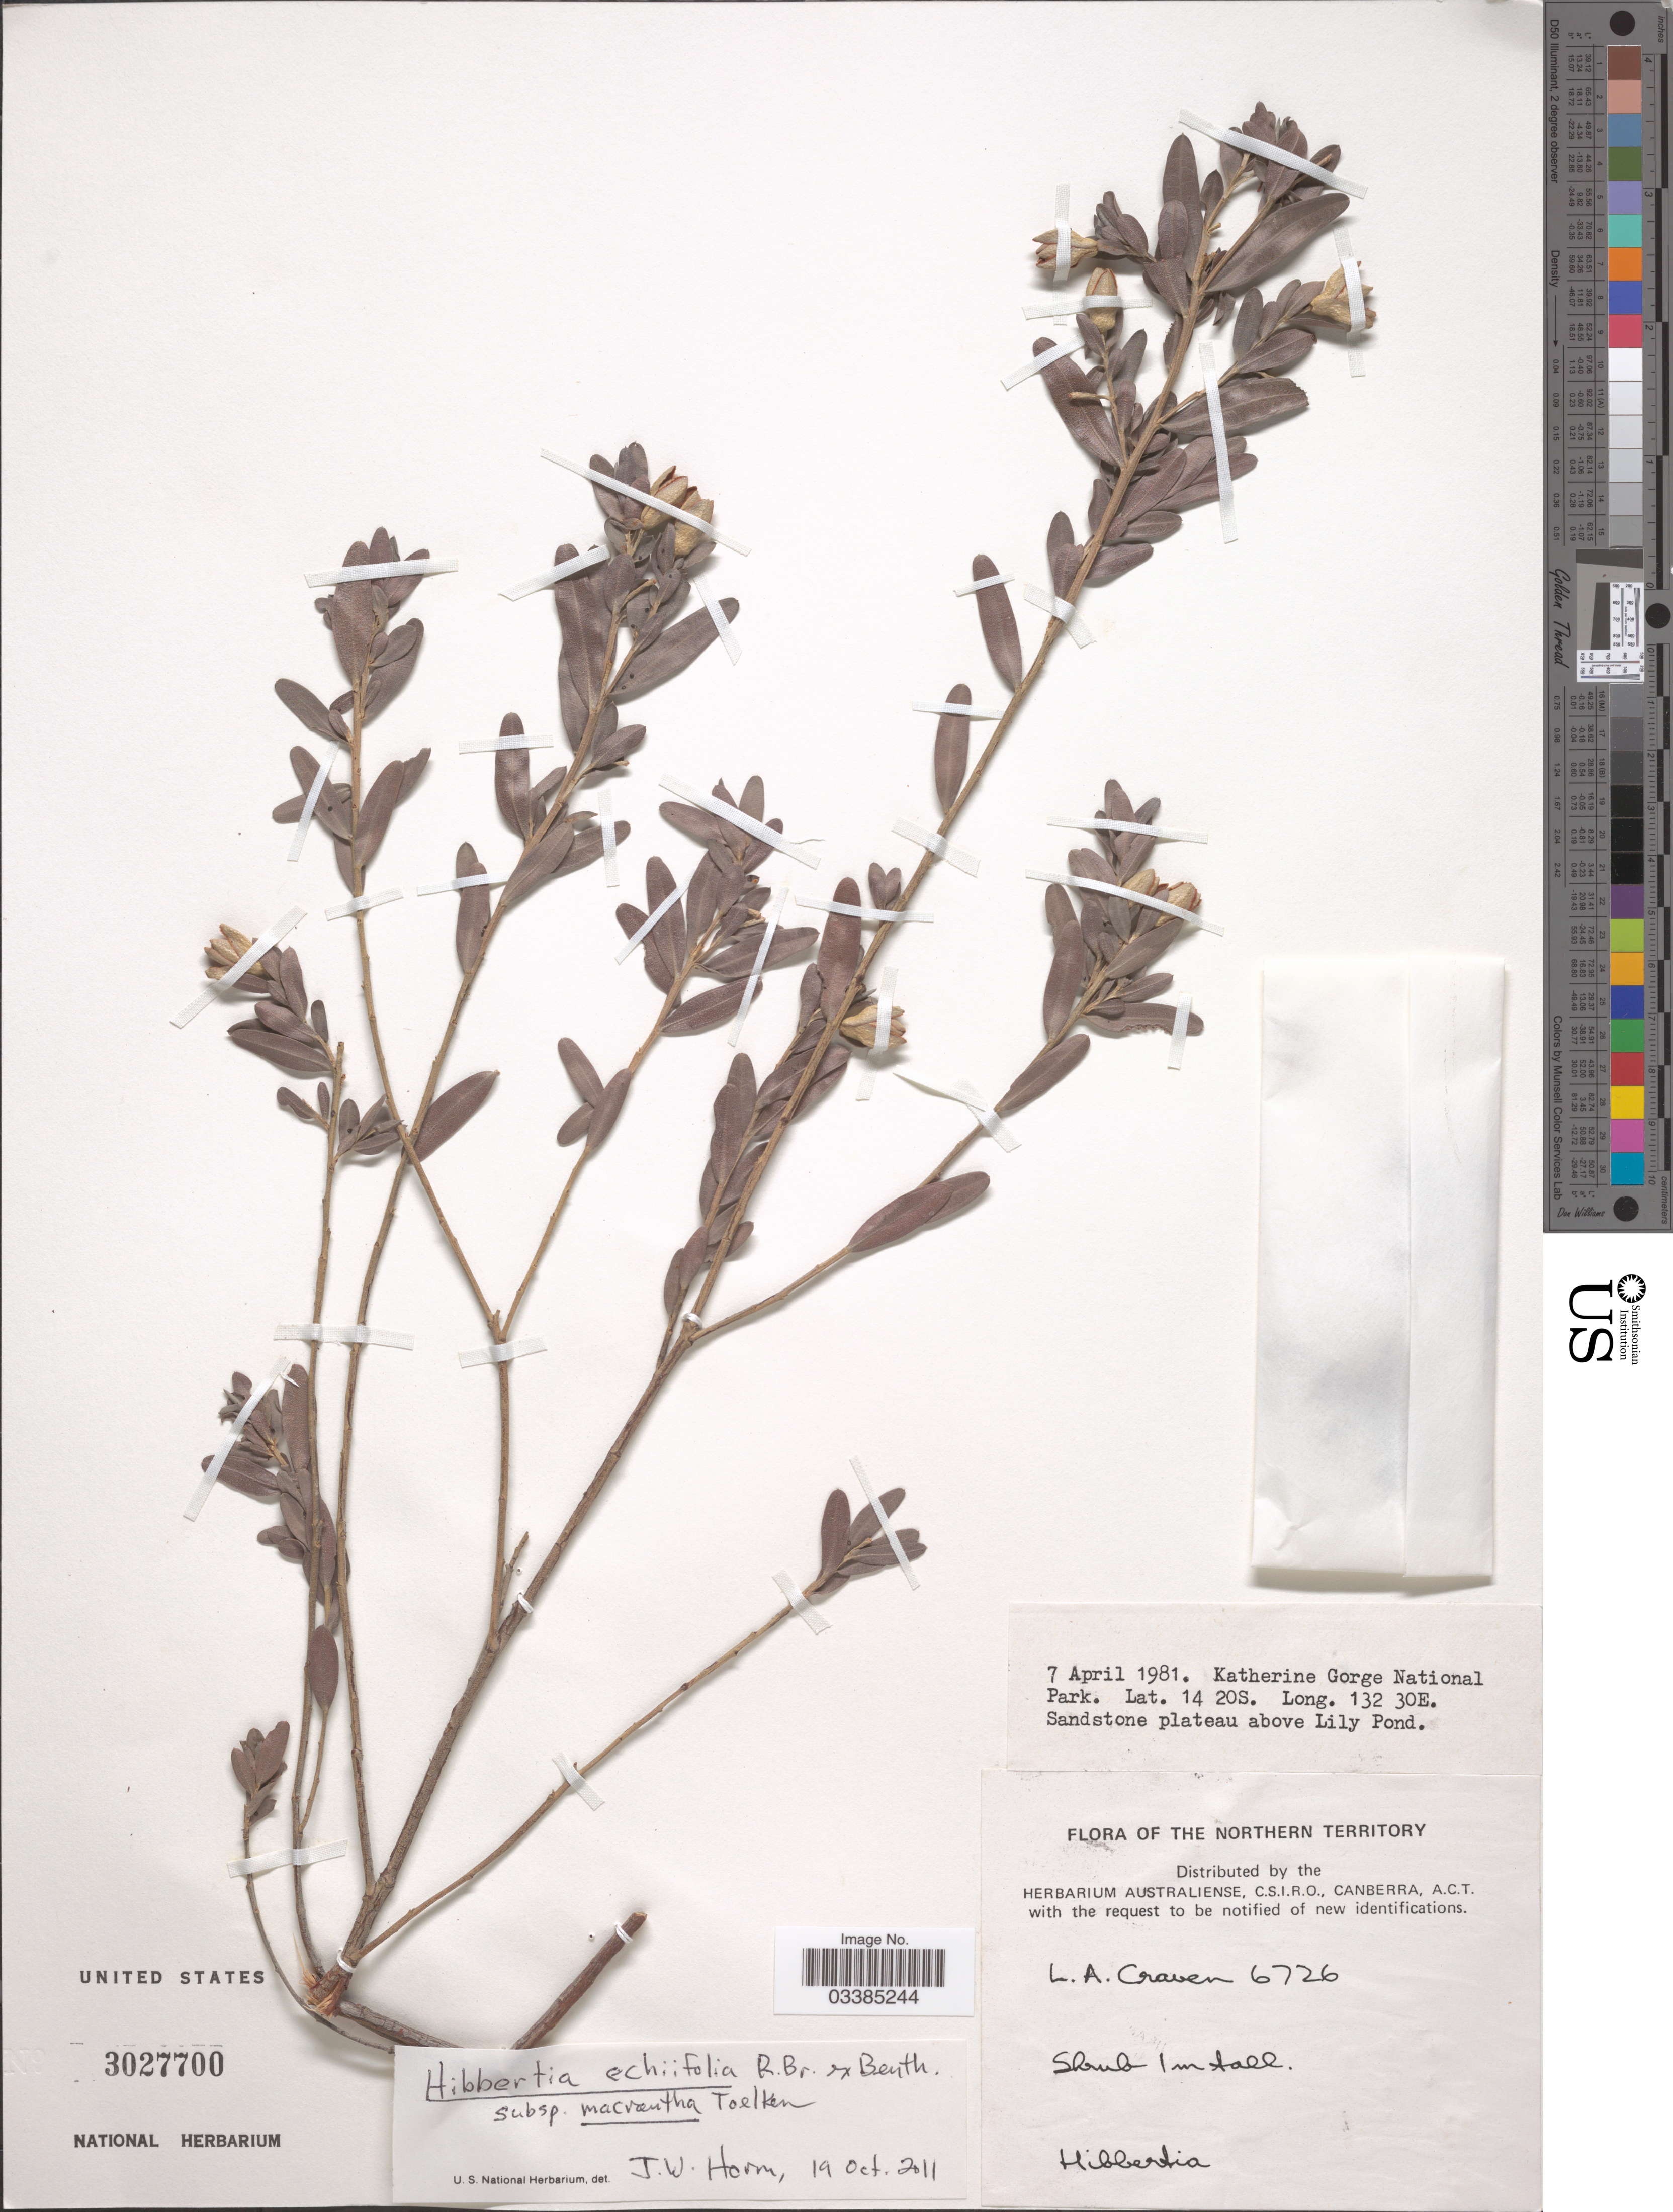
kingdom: Plantae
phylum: Tracheophyta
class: Magnoliopsida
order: Dilleniales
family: Dilleniaceae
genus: Hibbertia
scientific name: Hibbertia sp.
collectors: L. A. Craven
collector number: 6726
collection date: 1981-04-07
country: Australia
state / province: Northern Territory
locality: Katherine Gorge National Park. Sandstone plateau above Lily Pond.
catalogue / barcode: US 3027700